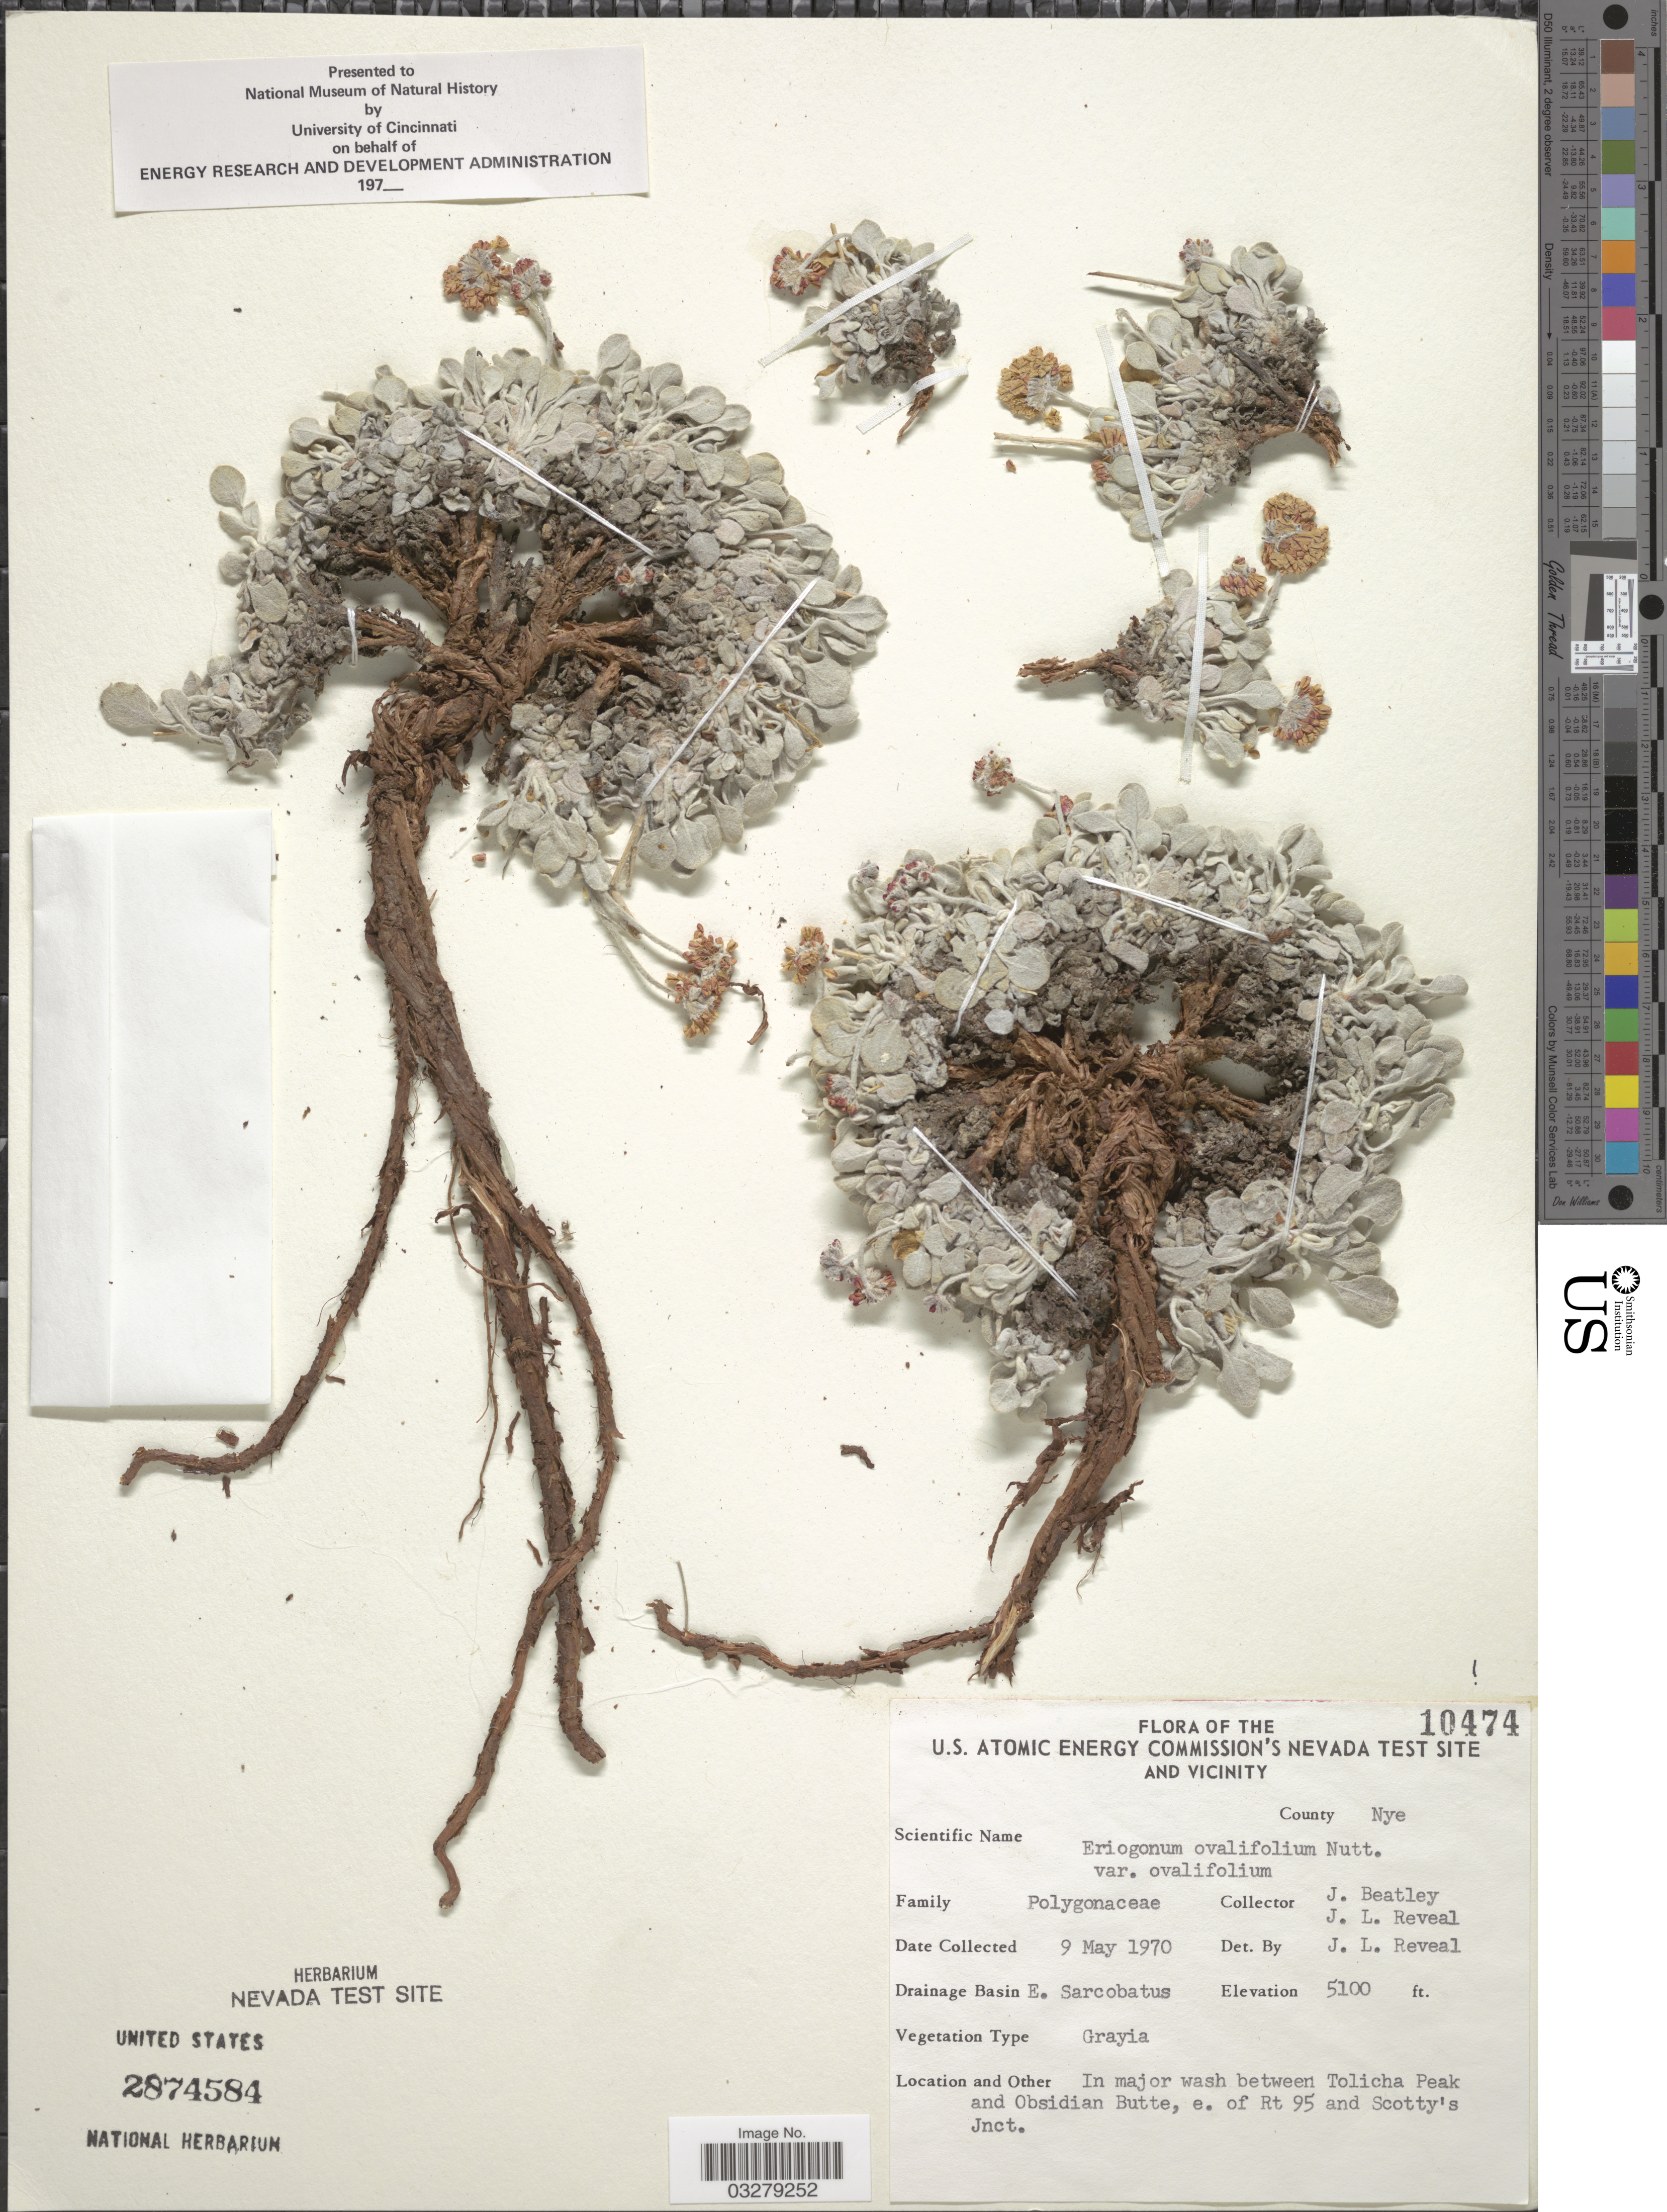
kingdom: Plantae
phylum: Tracheophyta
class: Magnoliopsida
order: Caryophyllales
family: Polygonaceae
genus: Eriogonum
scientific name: Eriogonum ovalifolium var. ovalifolium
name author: Nutt.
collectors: J. C. Beatley & J. L. Reveal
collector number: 10474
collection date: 1970-05-09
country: United States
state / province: Nevada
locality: U.S. Atomic Energy Commission's Nevada Test Site and vicinity. County Nye. Drainage Basin E. Sarcobatus. In major wash between Tolicha Peak and Obsidian Butte, e. of Rt 95 and Scotty's Jnct.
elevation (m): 1554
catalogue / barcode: US 2874584